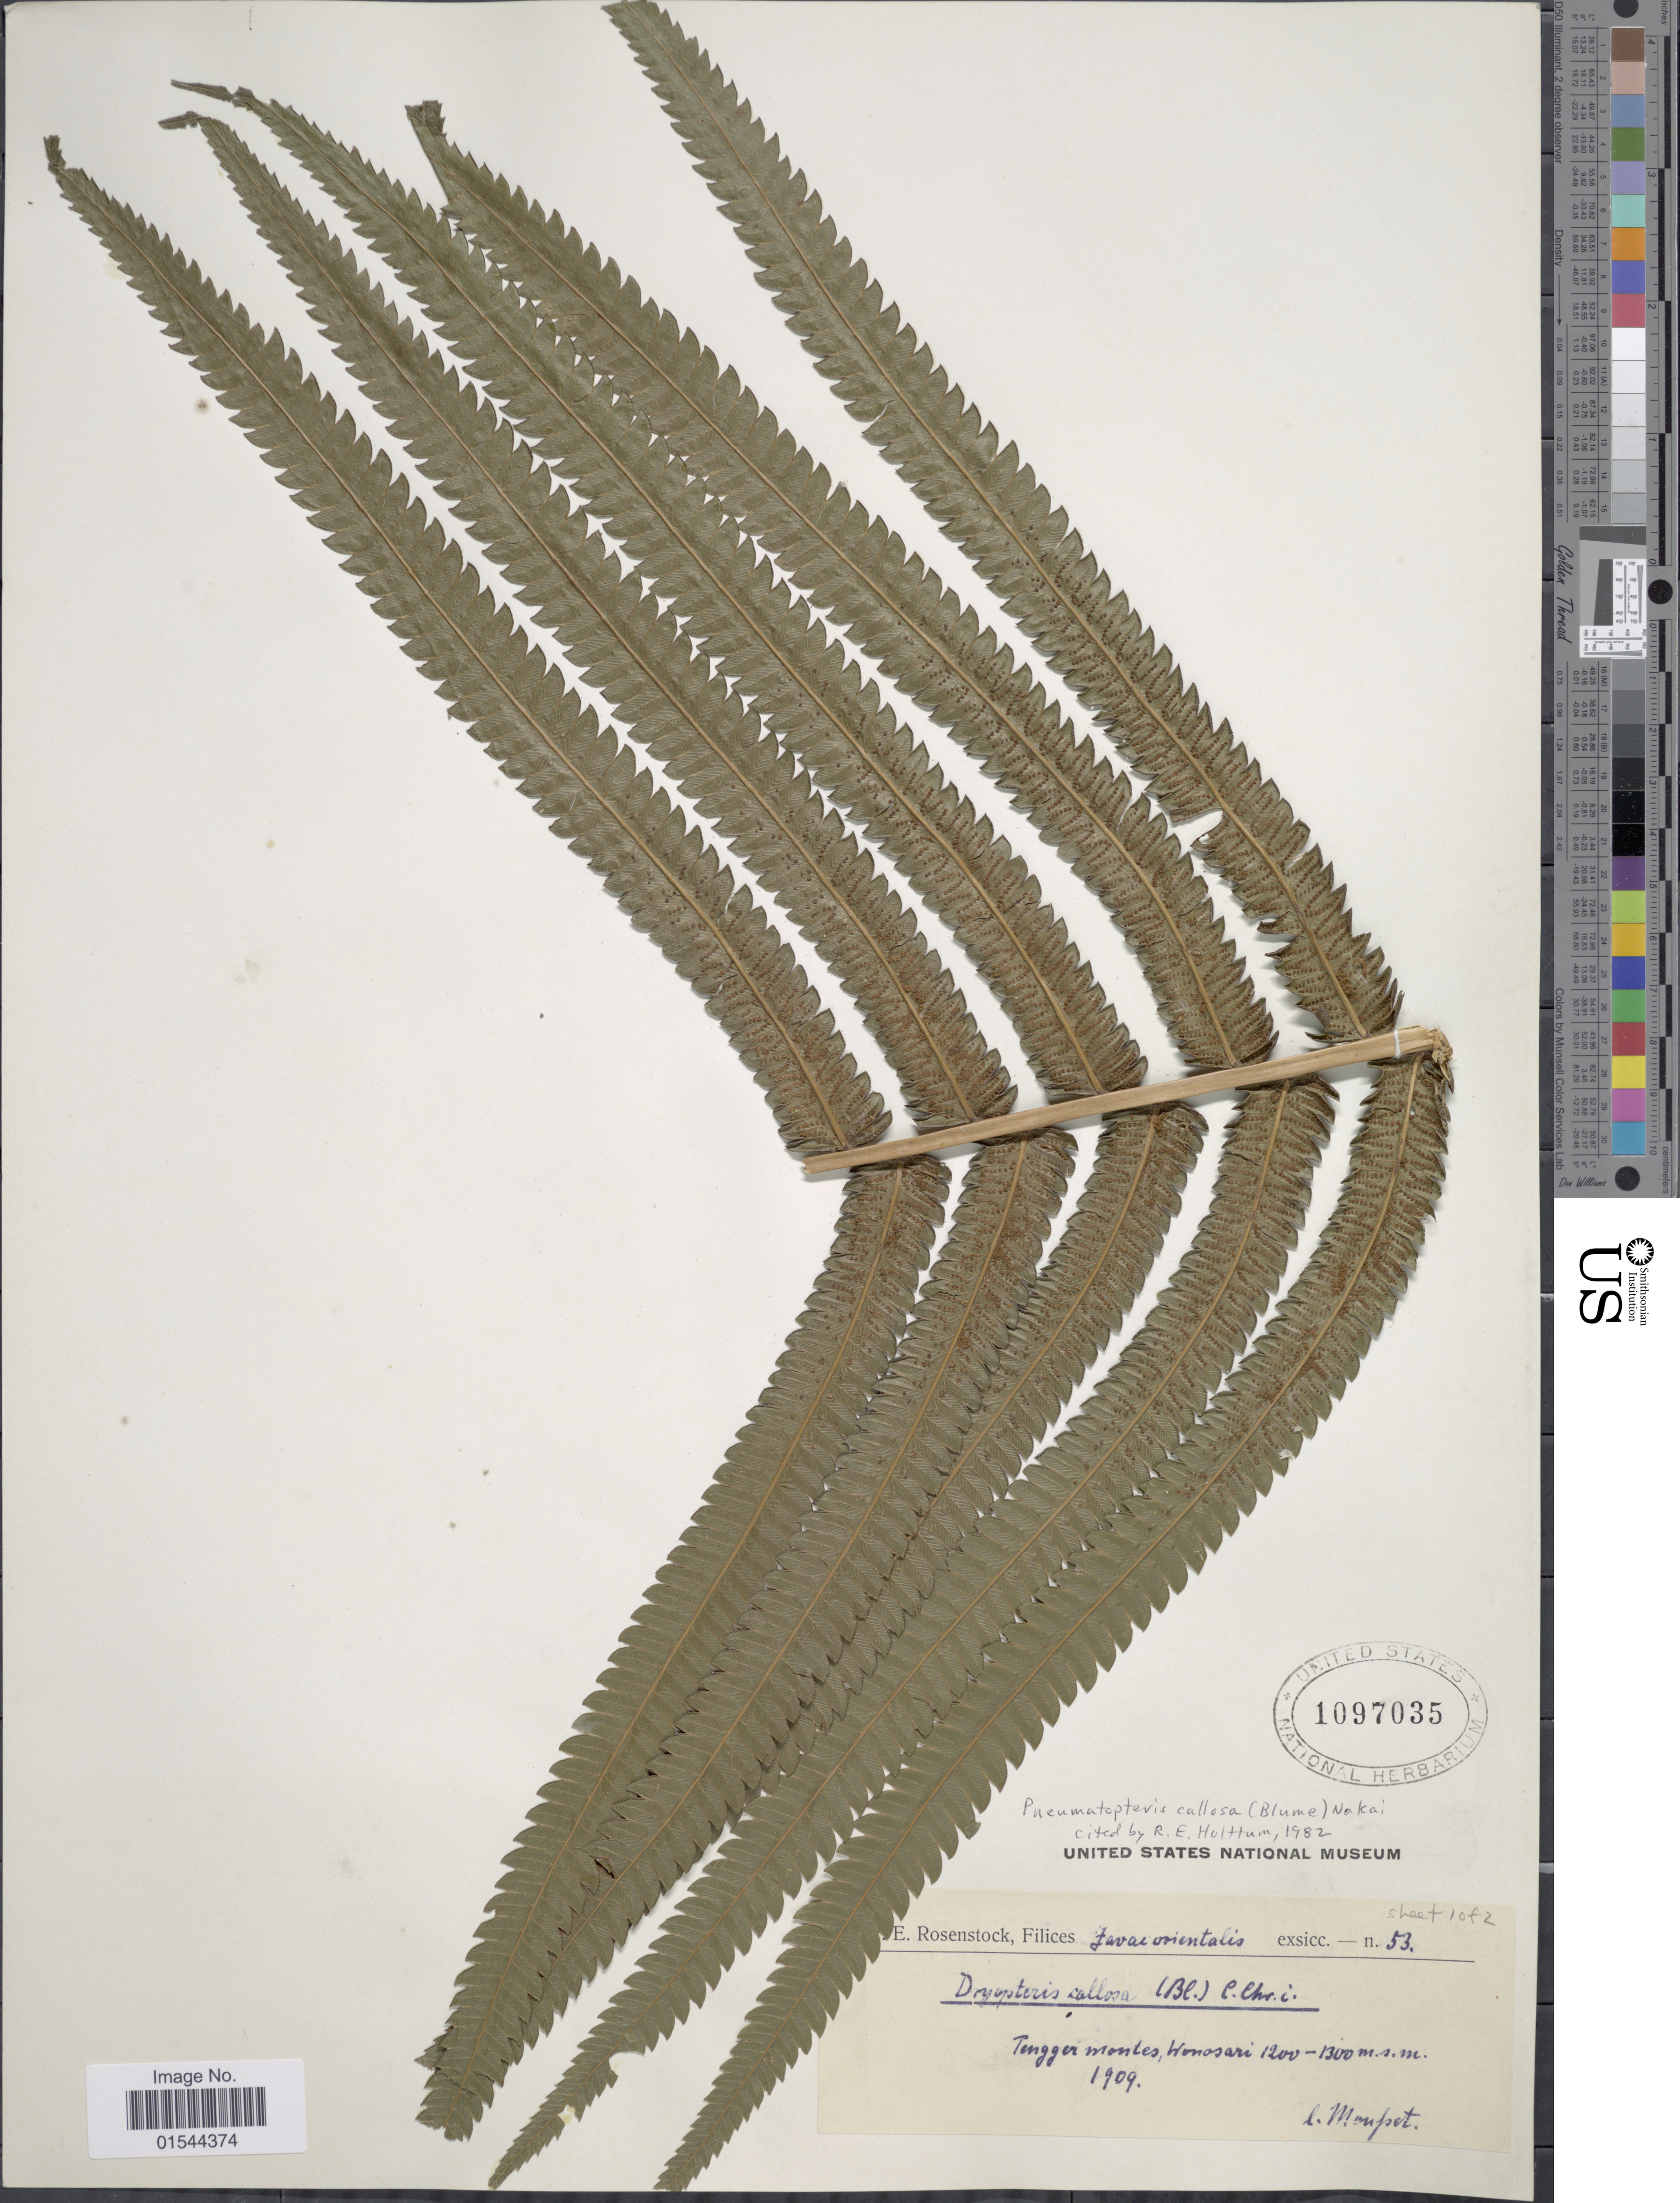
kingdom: Plantae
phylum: Tracheophyta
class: Polypodiopsida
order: Polypodiales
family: Thelypteridaceae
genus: Pneumatopteris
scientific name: Pneumatopteris callosa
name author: (Blume) Nakai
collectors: Mousset, --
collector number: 53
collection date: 1909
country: Indonesia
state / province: Java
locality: Tengger montes, Honosari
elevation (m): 1200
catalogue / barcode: US 1097035